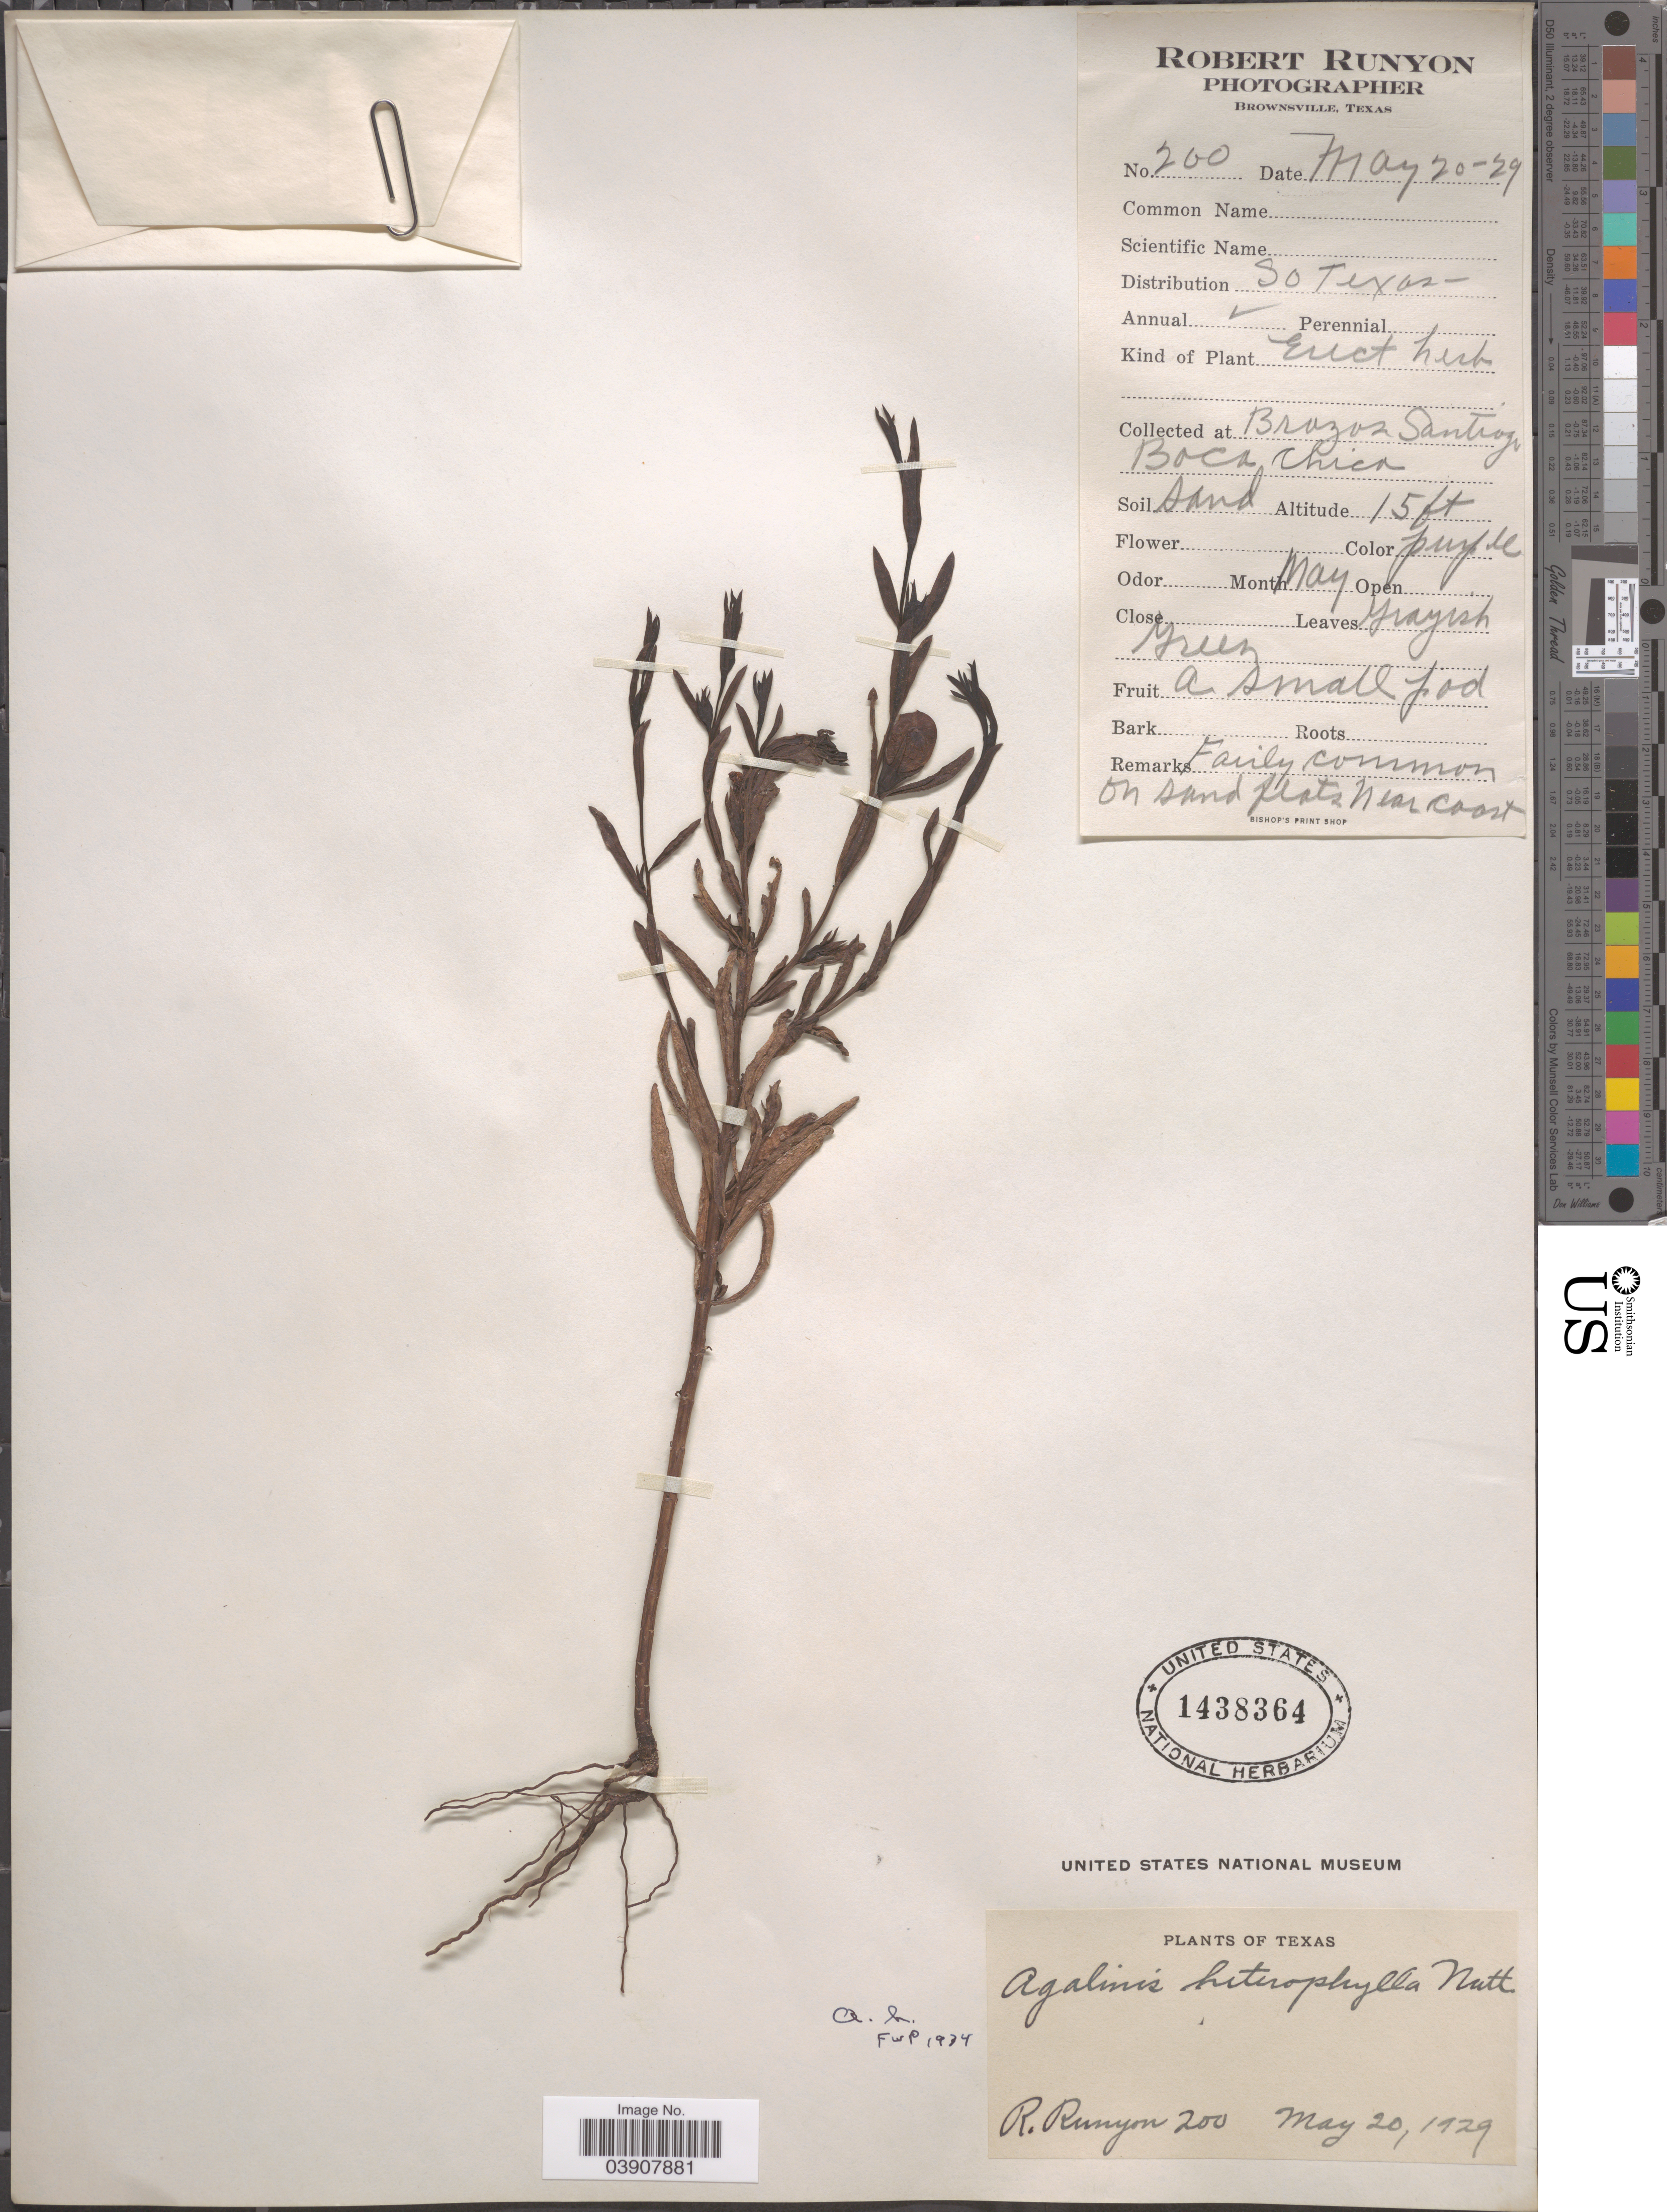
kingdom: Plantae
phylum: Tracheophyta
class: Magnoliopsida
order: Lamiales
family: Orobanchaceae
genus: Agalinis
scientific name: Agalinis heterophylla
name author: (Nutt.) Small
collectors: R. Runyon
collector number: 200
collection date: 1929-05-20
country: United States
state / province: Texas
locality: Brazos Santiago. Boca Chica.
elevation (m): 5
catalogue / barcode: US 1438364